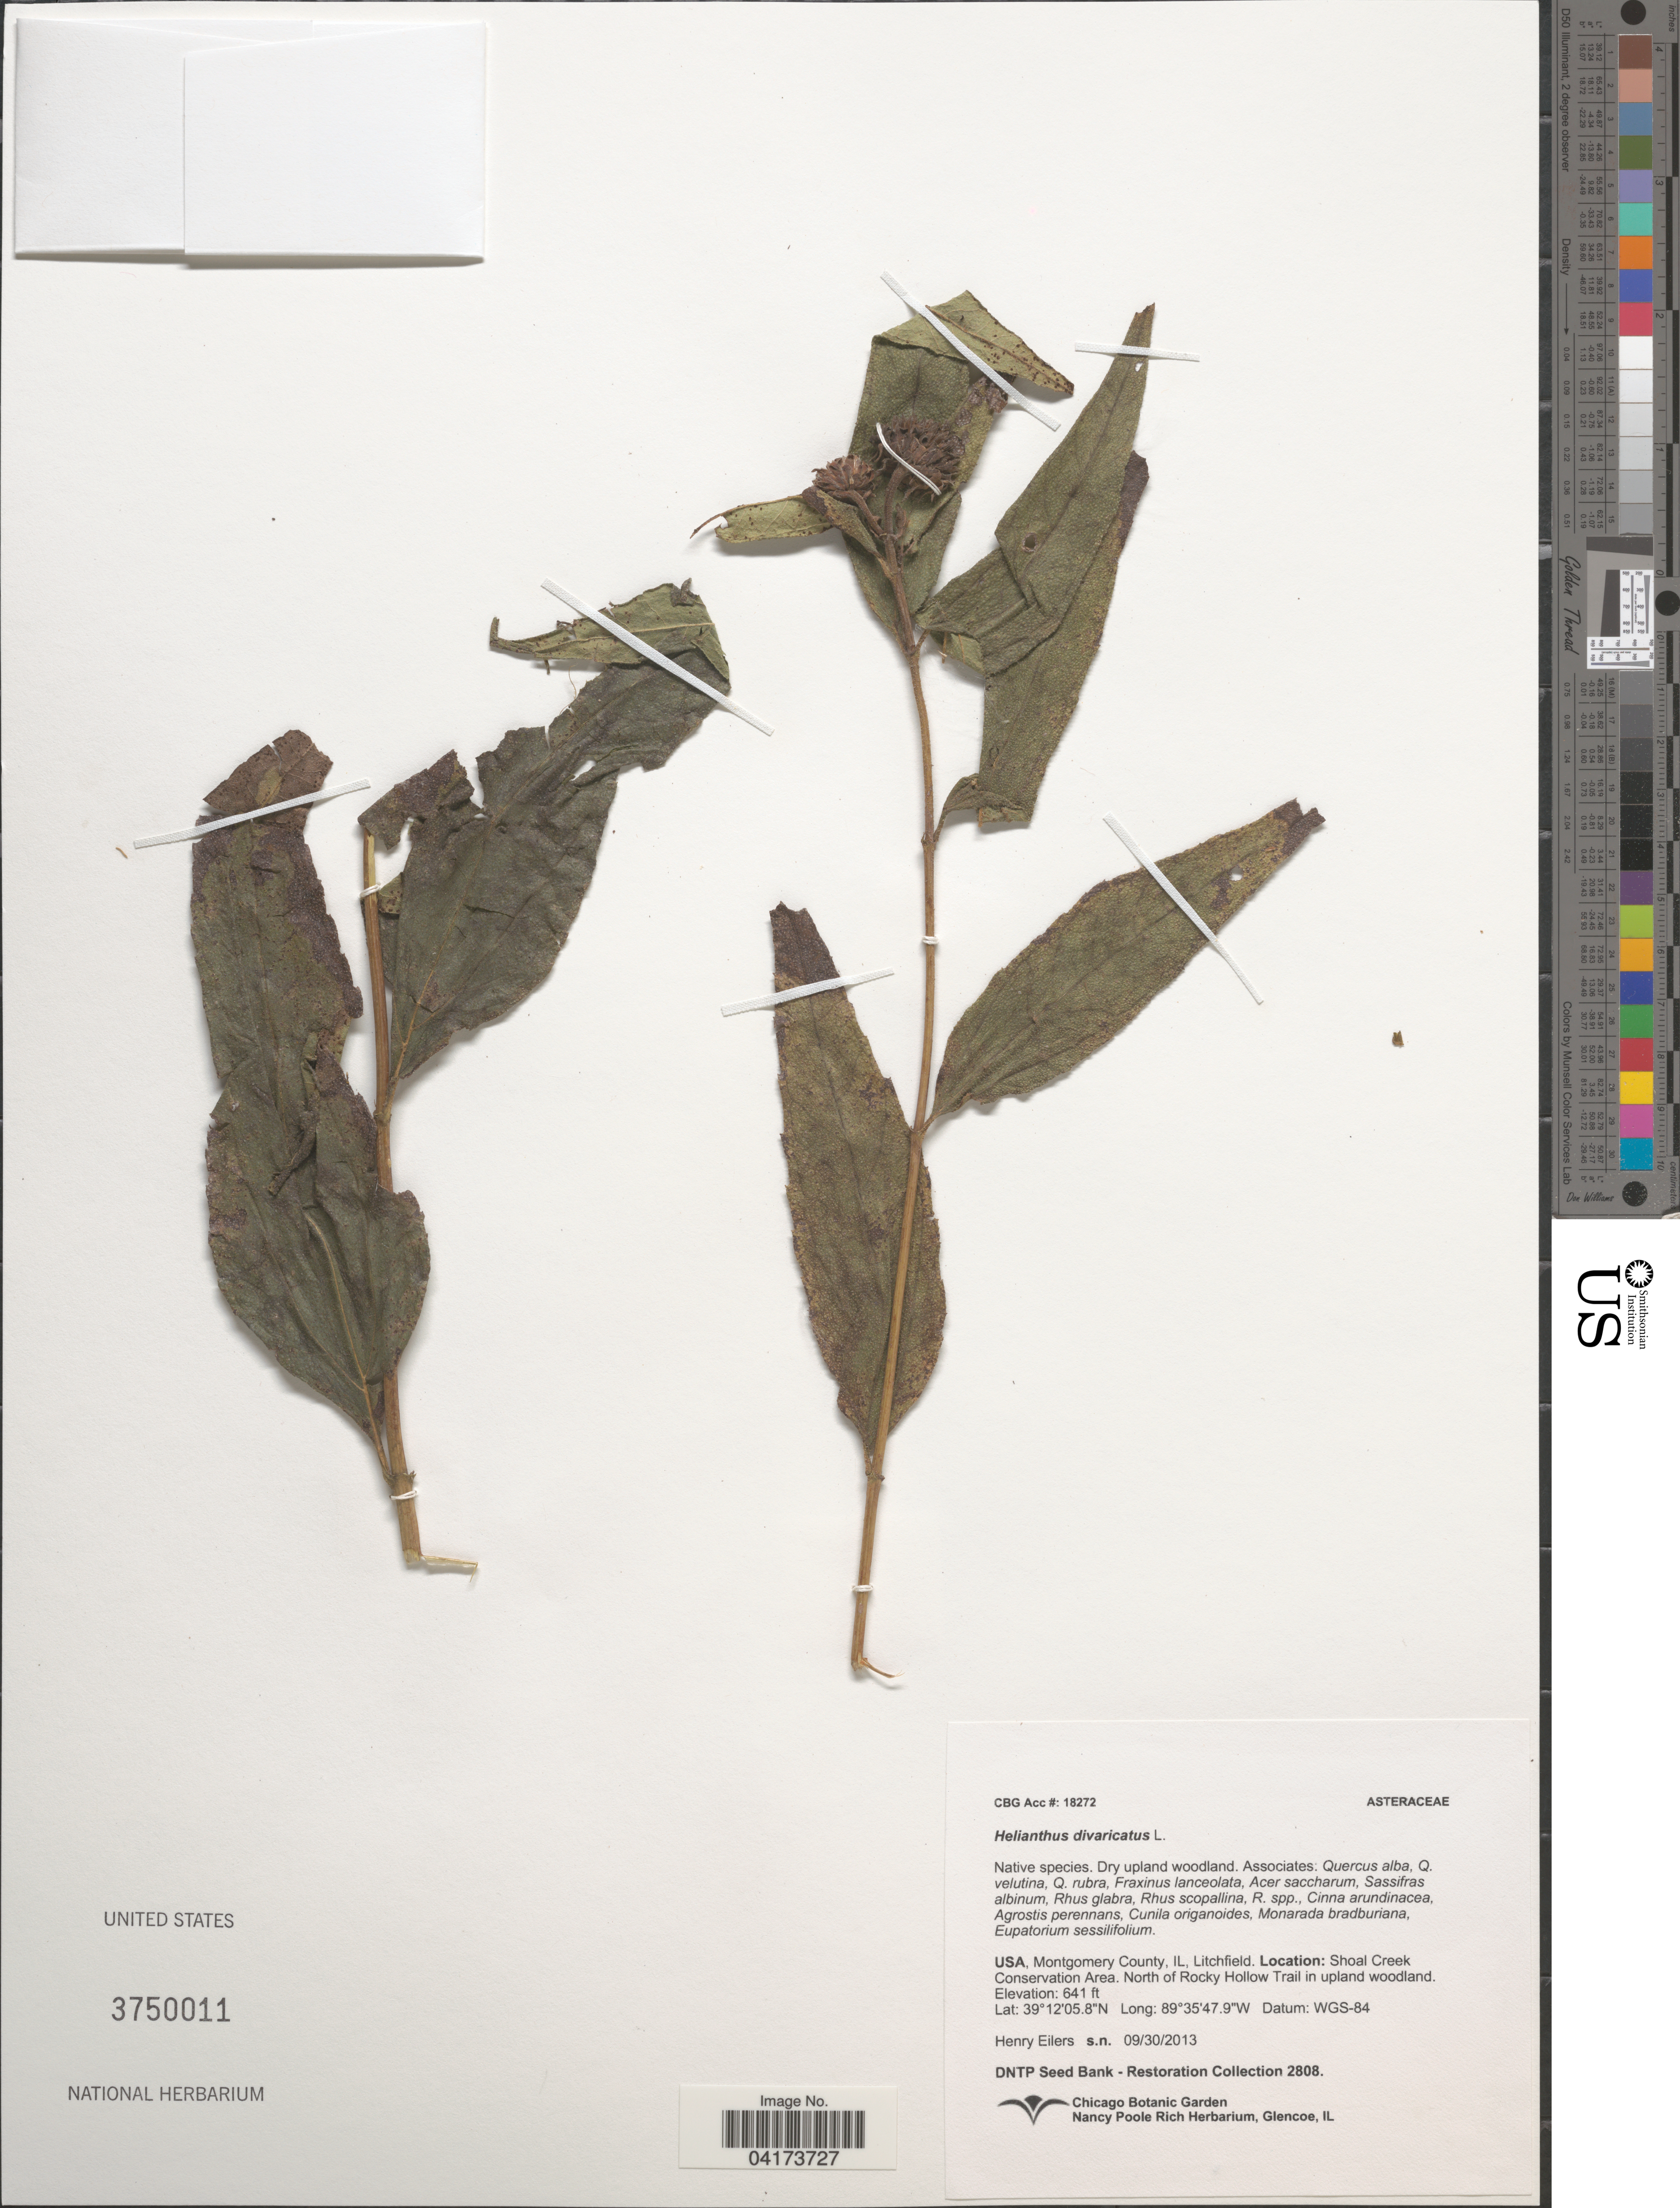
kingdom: Plantae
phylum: Tracheophyta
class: Magnoliopsida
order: Asterales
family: Asteraceae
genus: Helianthus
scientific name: Helianthus divaricatus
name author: L.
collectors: H. Eilers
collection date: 2013-09-30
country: United States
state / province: Illinois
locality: Montgomery County, Litchfield. Shoal Creek Conservation Area. North of Rocky Hollow Trail in upland woodland.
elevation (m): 195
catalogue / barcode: US 3750011